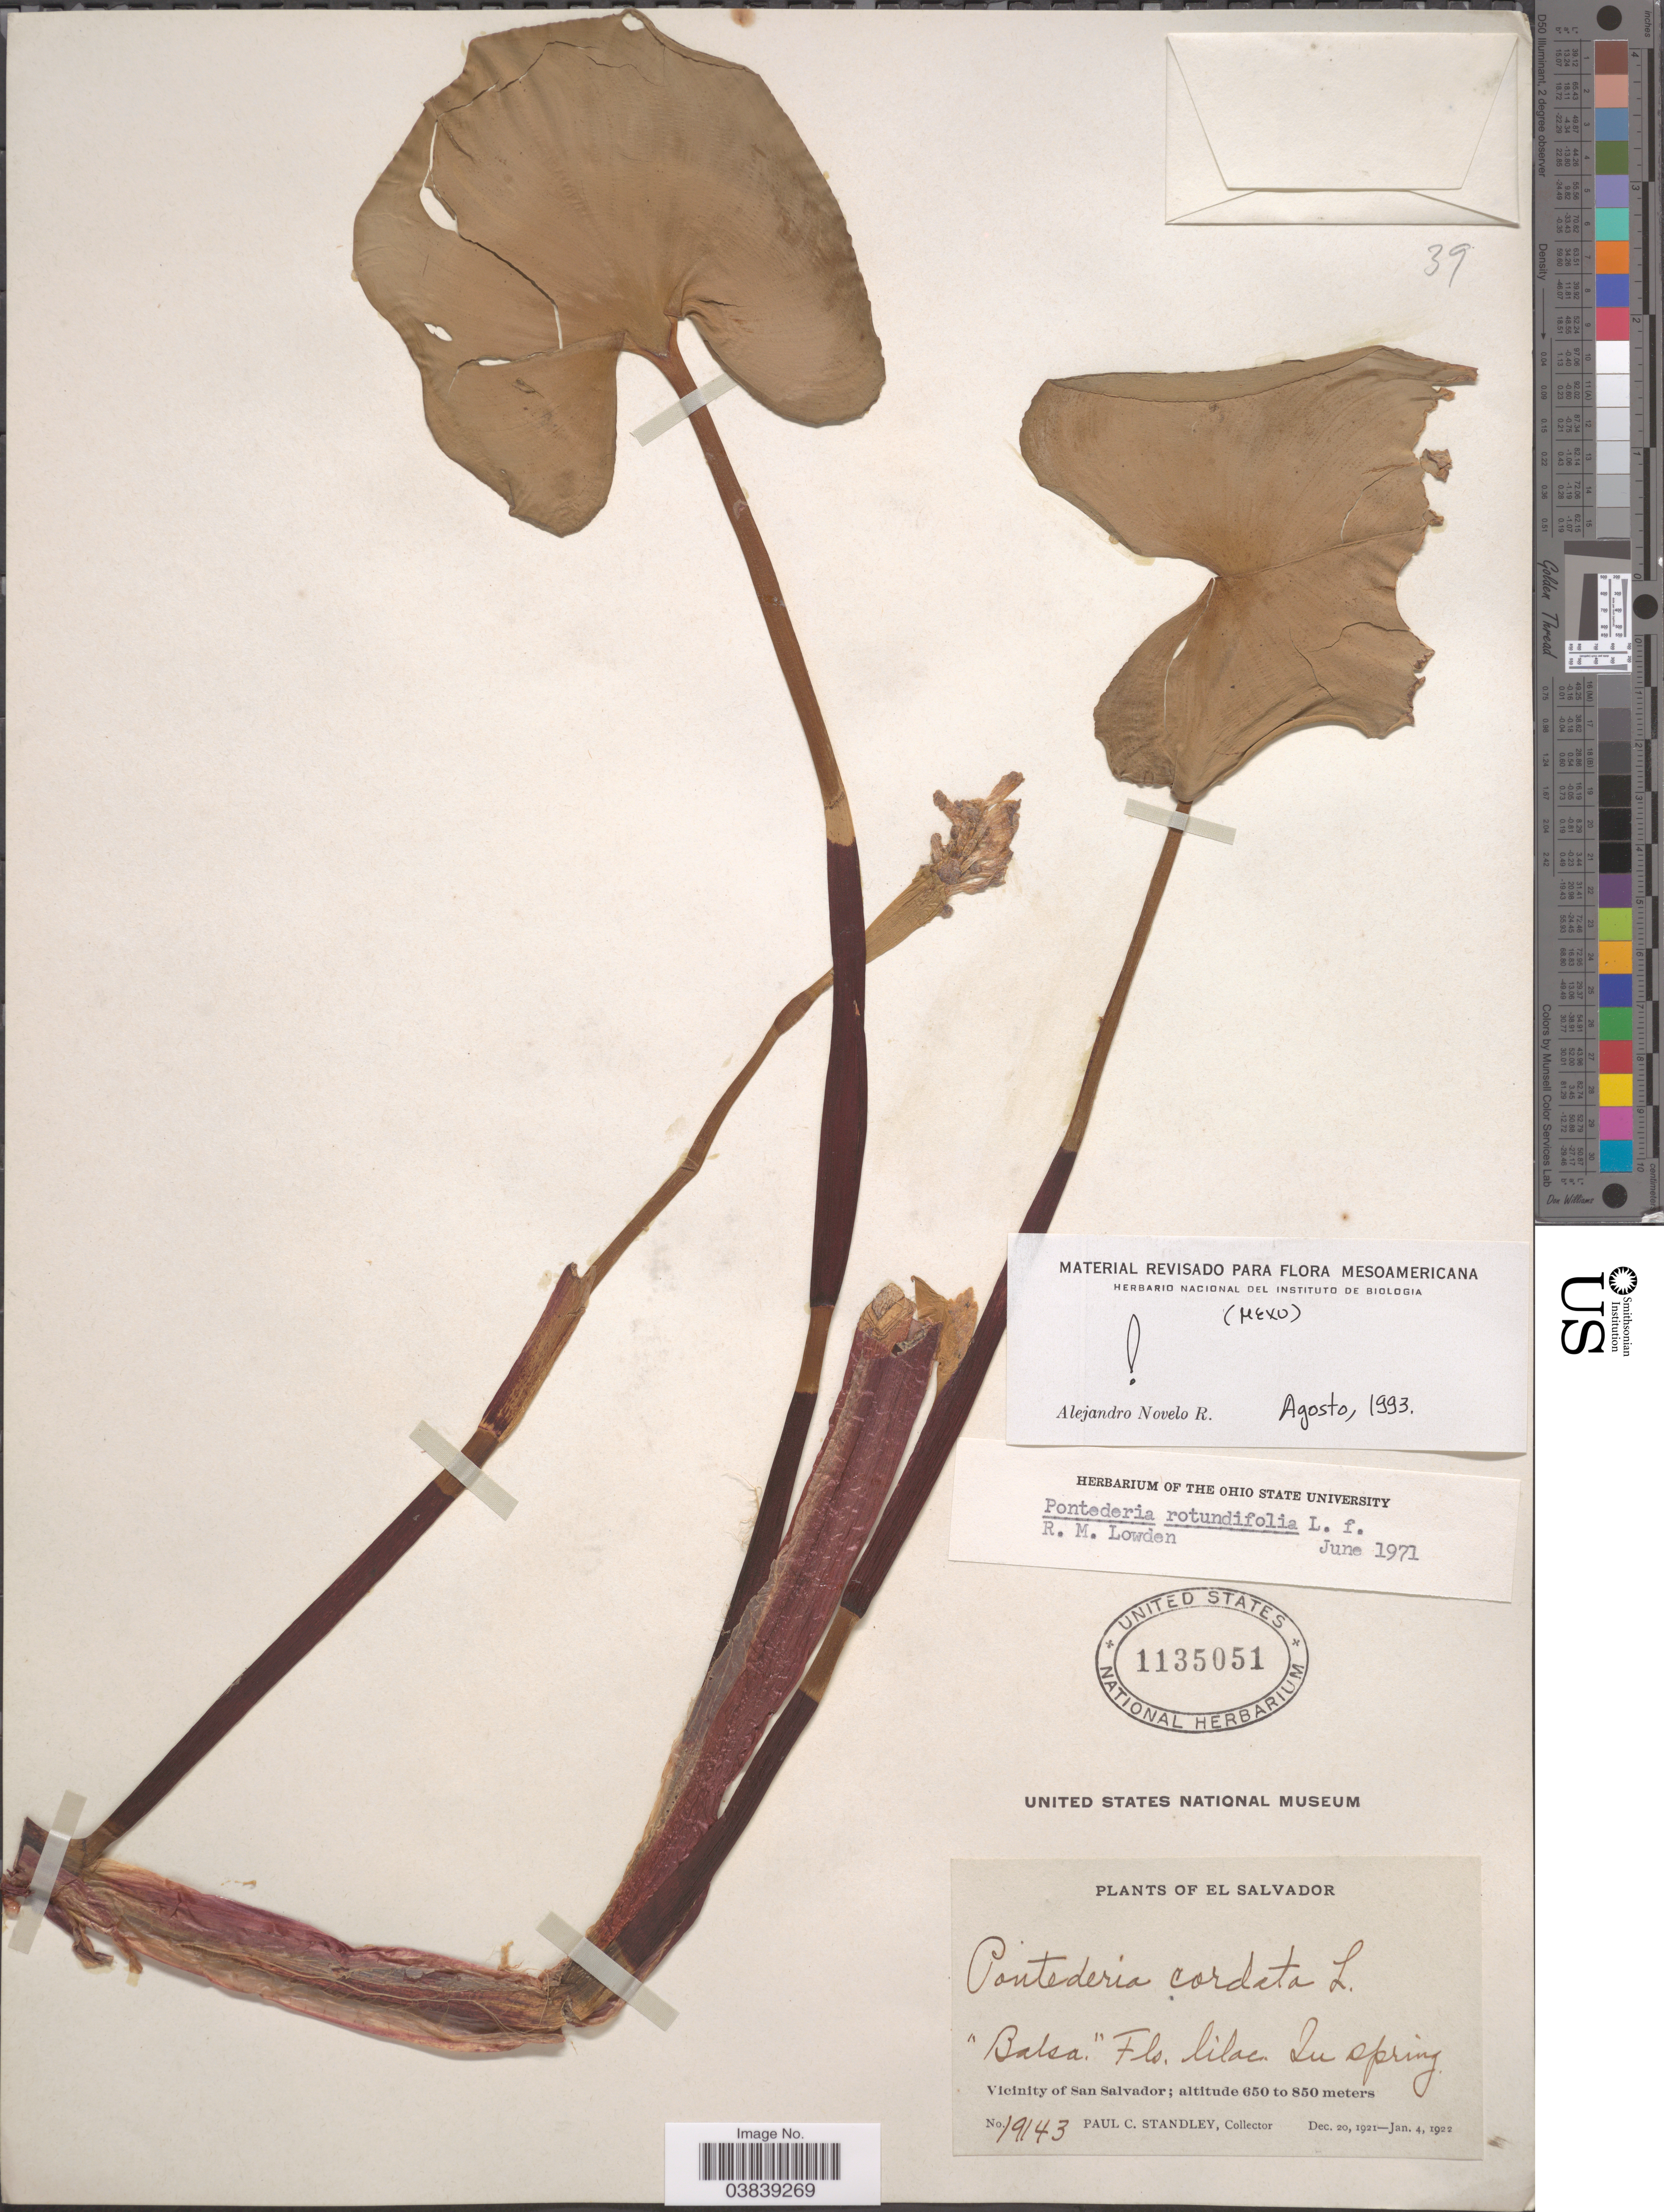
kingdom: Plantae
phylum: Tracheophyta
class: Liliopsida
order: Commelinales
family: Pontederiaceae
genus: Pontederia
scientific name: Pontederia rotundifolia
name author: L. f.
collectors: P. C. Standley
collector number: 19143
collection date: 1921-12-20/1922-01-04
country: El Salvador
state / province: San Salvador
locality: Vicinity of San Salvador.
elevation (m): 650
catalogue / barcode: US 1135051